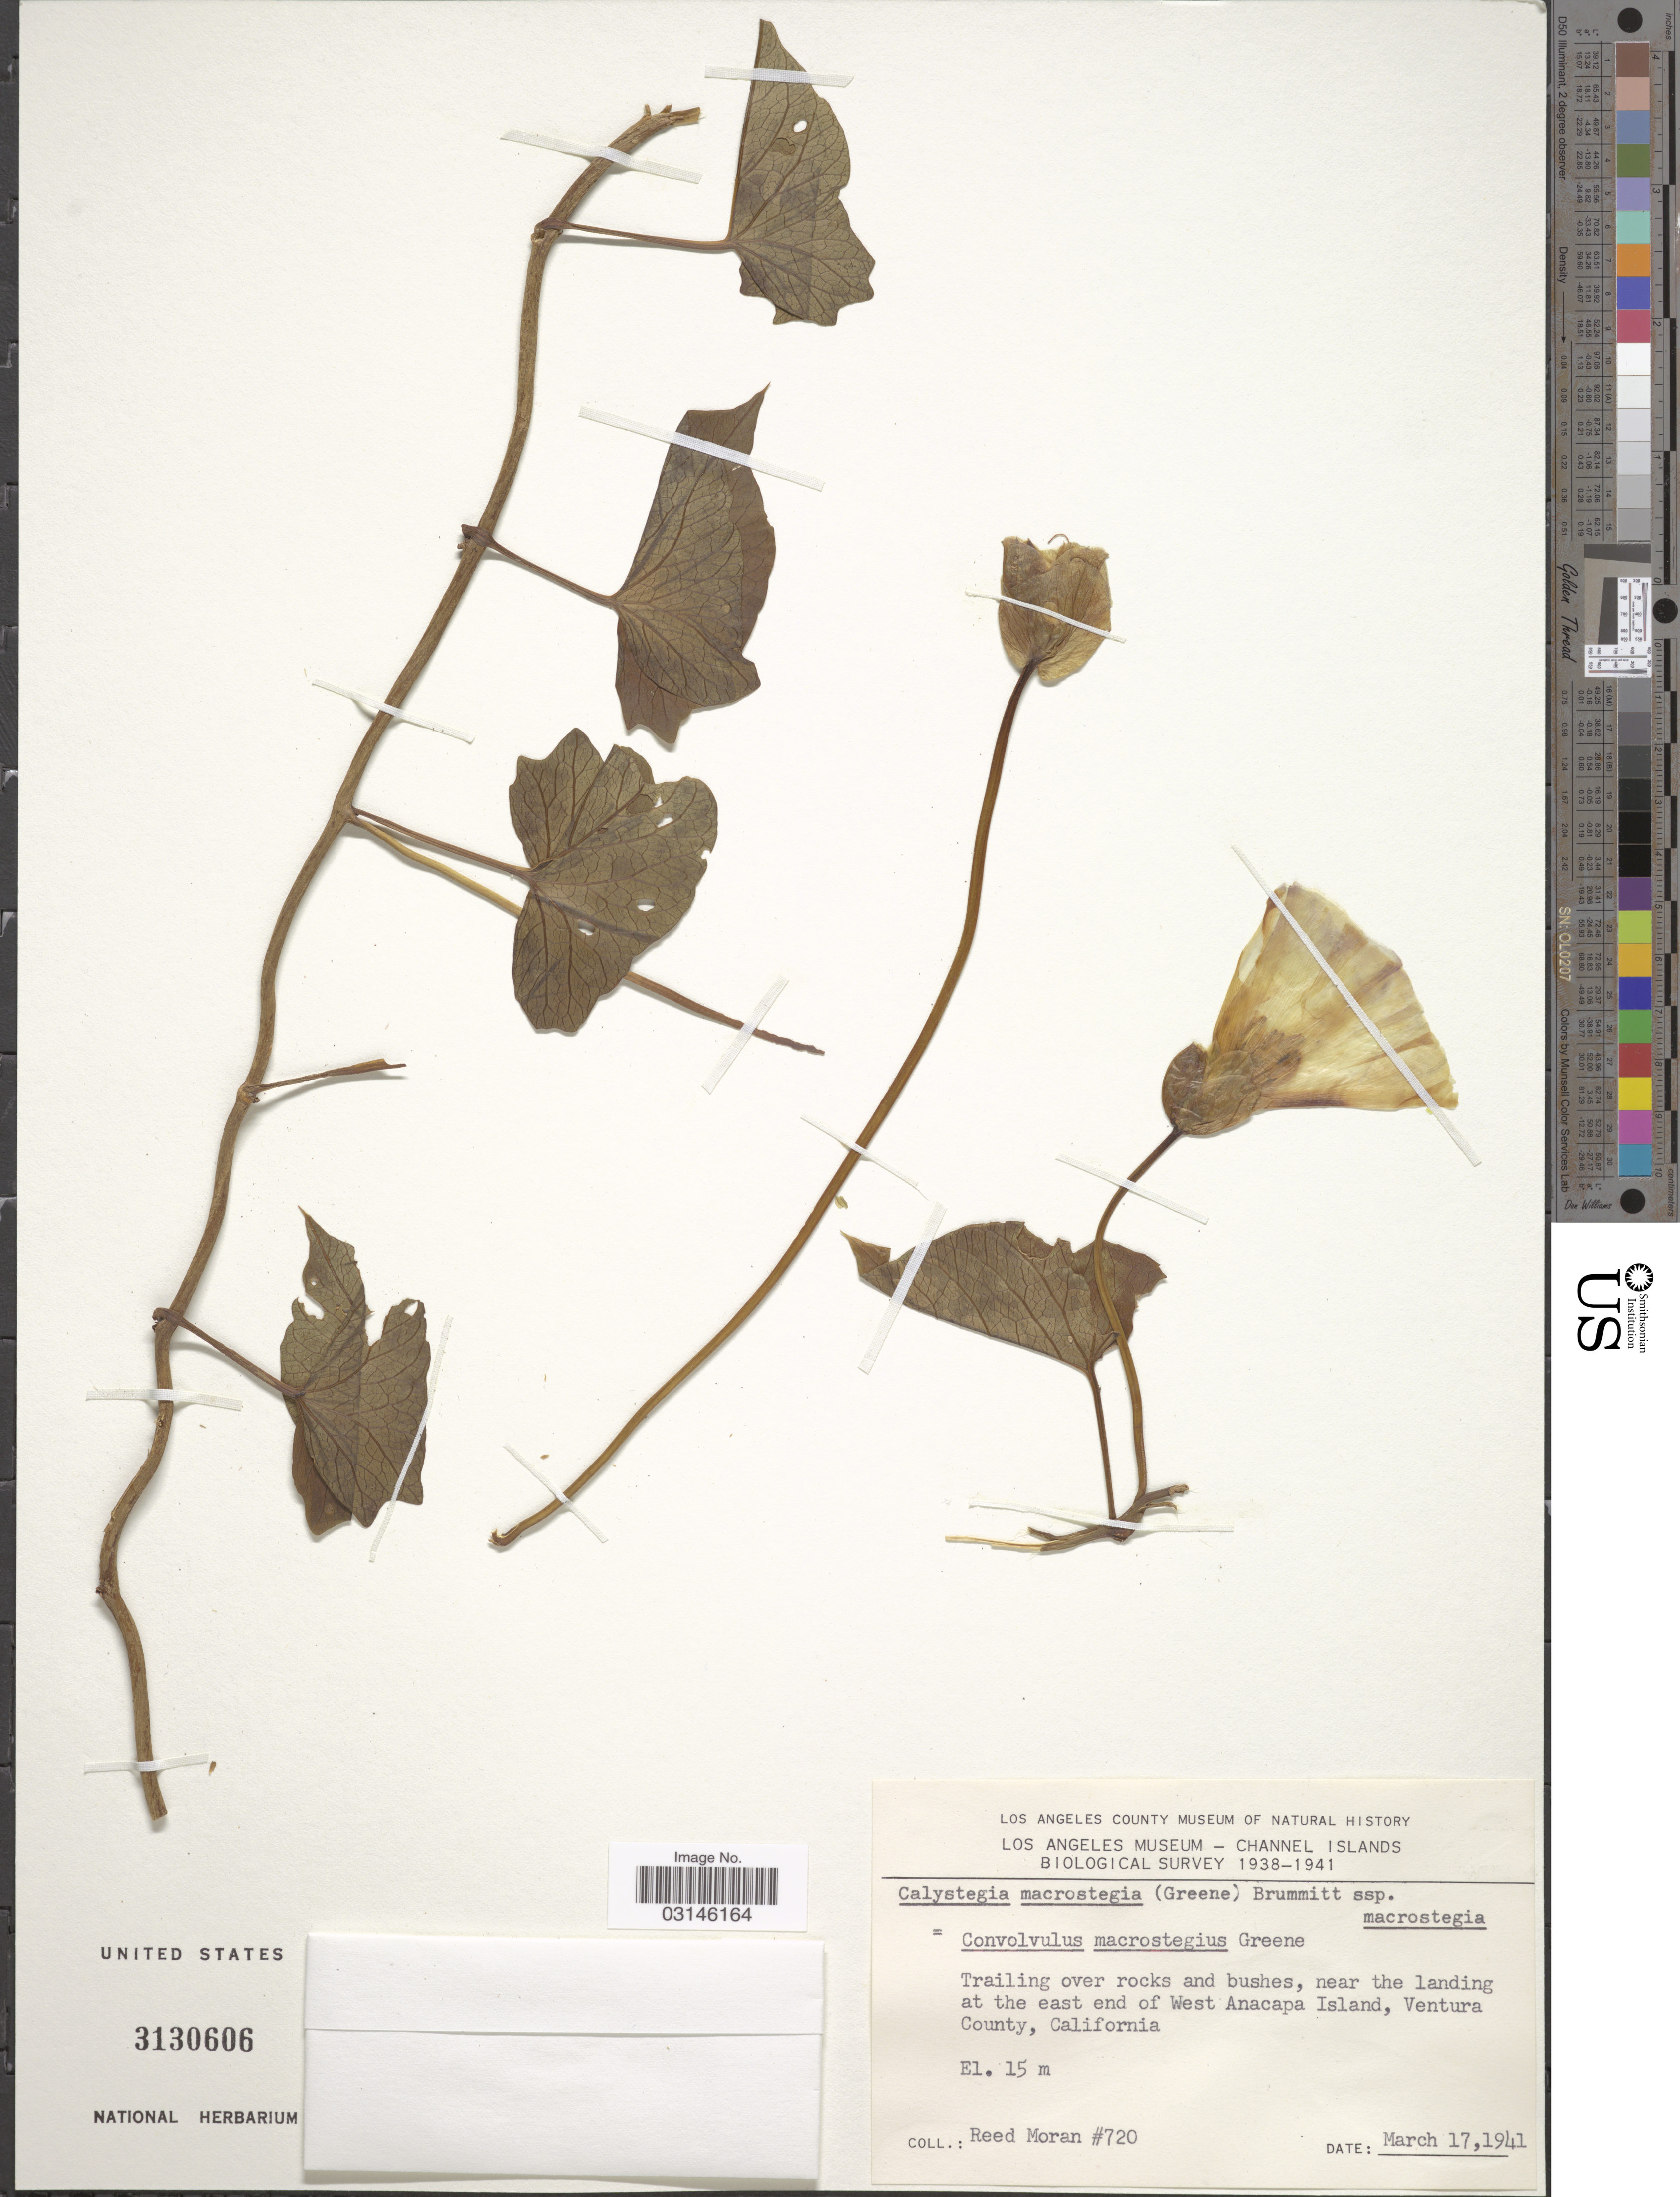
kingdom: Plantae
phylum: Tracheophyta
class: Magnoliopsida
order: Solanales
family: Convolvulaceae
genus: Calystegia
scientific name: Calystegia macrostegia subsp. macrostegia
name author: (Greene) Brummitt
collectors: R. Moran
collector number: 720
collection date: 1941-03-17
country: United States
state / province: California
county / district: Ventura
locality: Trailing over rocks and bushes, near the landing at the east end of West Anacapa Island, Ventura County.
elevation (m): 15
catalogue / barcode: US 3130606